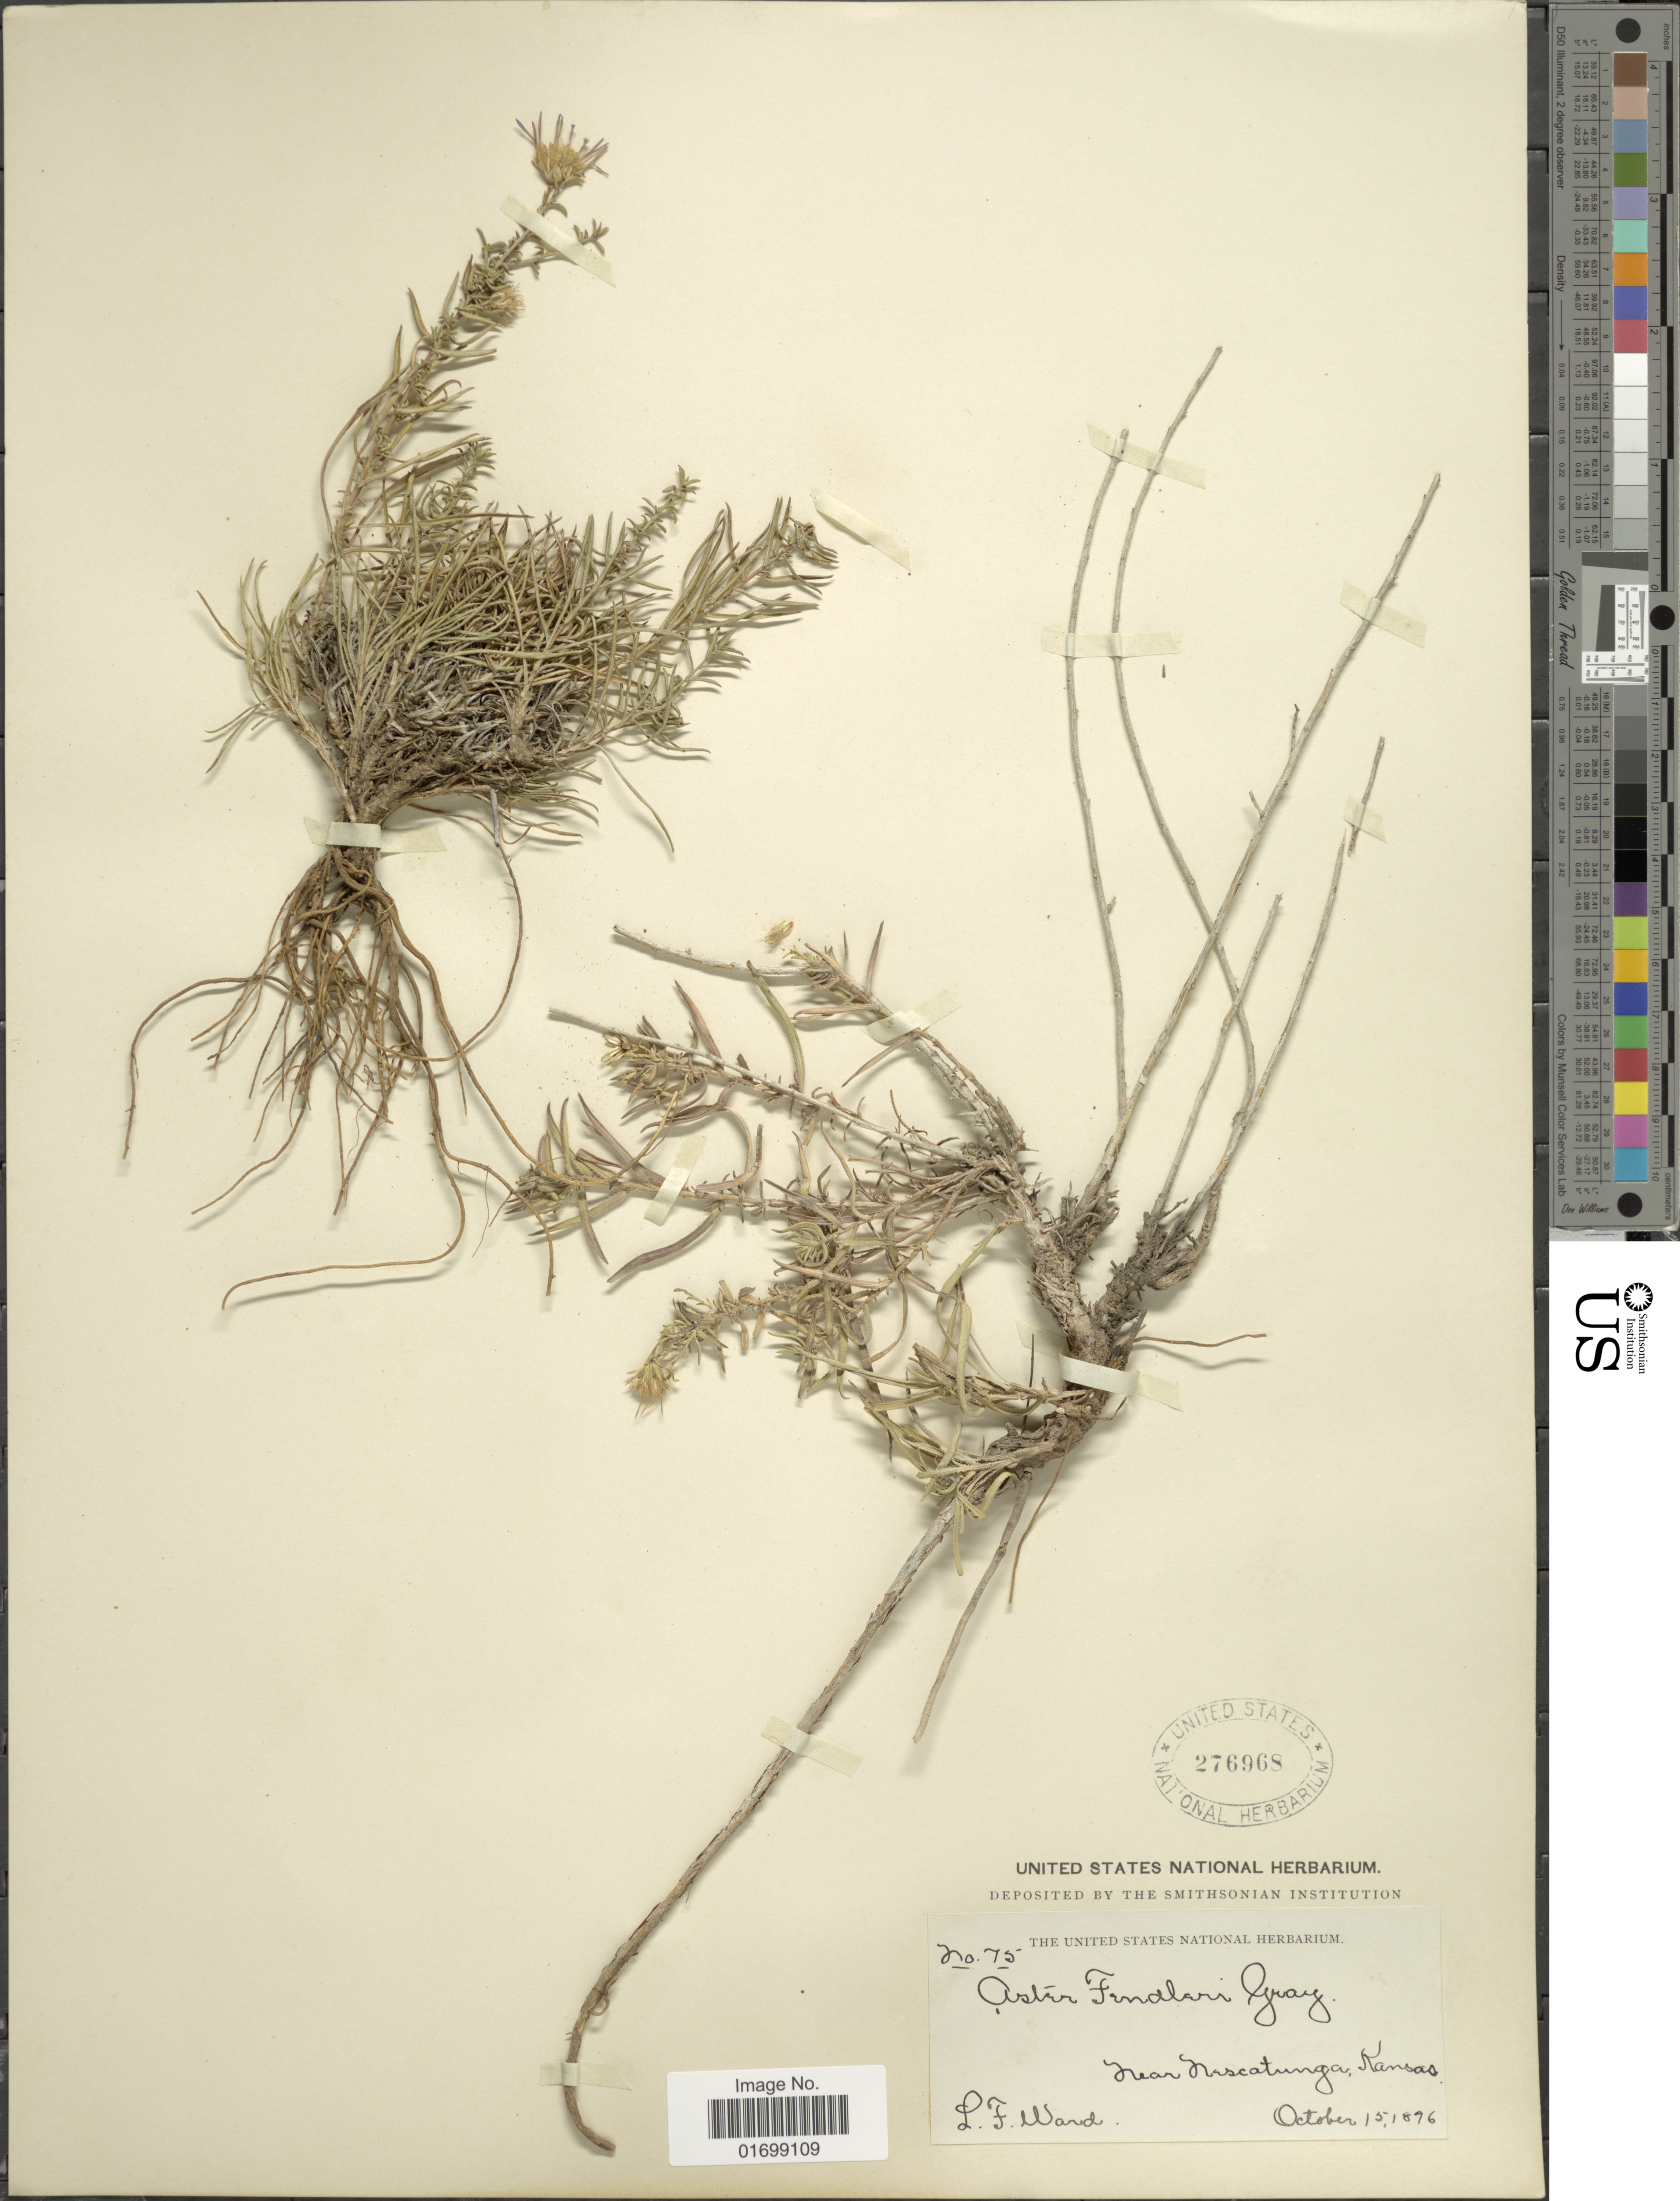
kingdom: Plantae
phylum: Tracheophyta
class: Magnoliopsida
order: Asterales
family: Asteraceae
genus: Symphyotrichum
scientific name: Symphyotrichum fendleri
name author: (A. Gray) G.L. Nesom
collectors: L. Ward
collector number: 75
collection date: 1896-10-15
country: United States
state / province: Kansas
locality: Near Nescatunga.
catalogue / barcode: US 276968